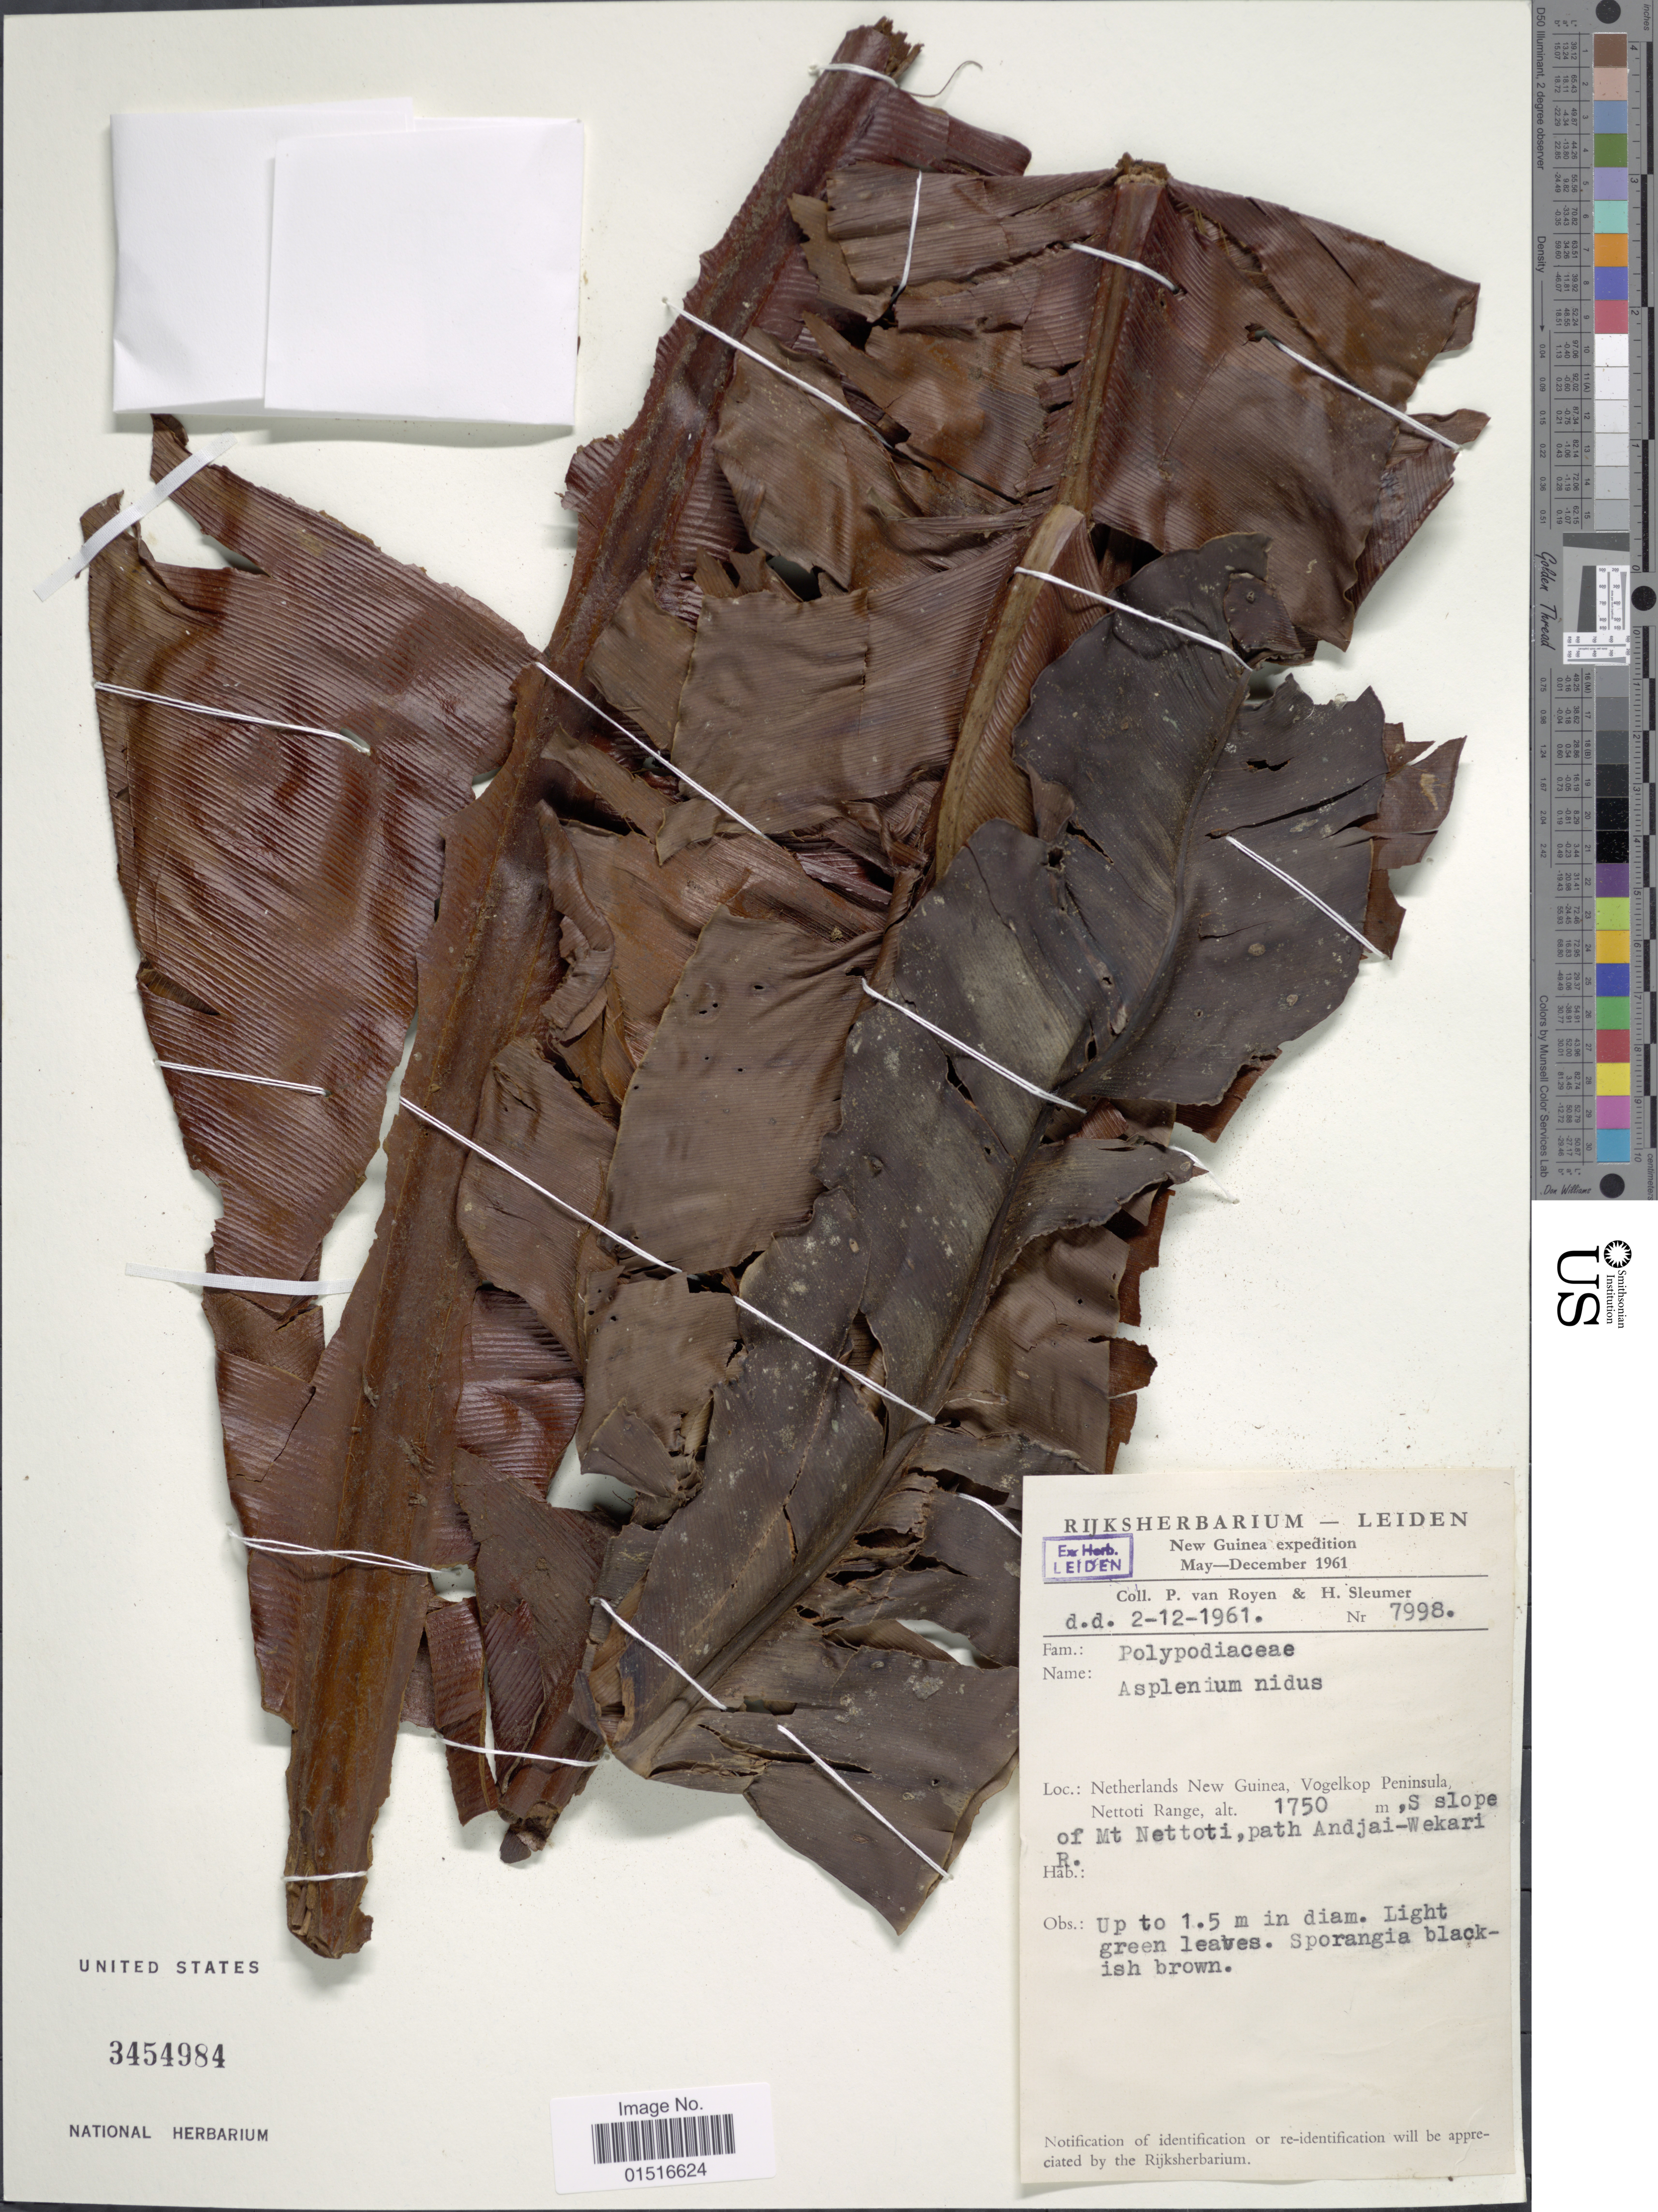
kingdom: Plantae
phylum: Tracheophyta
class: Polypodiopsida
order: Polypodiales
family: Aspleniaceae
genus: Asplenium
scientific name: Asplenium nidus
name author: L.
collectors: P. van Royen & H. O. Sleumer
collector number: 7998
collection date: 1961-12-02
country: Indonesia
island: New Guinea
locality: New Guinea, Netherlands New Guinea, Vogelkop Peninsula, Nettoti Range, S slope of mt. Nettoti, path Andjai-Wekari R.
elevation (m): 1750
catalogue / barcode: US 3454984